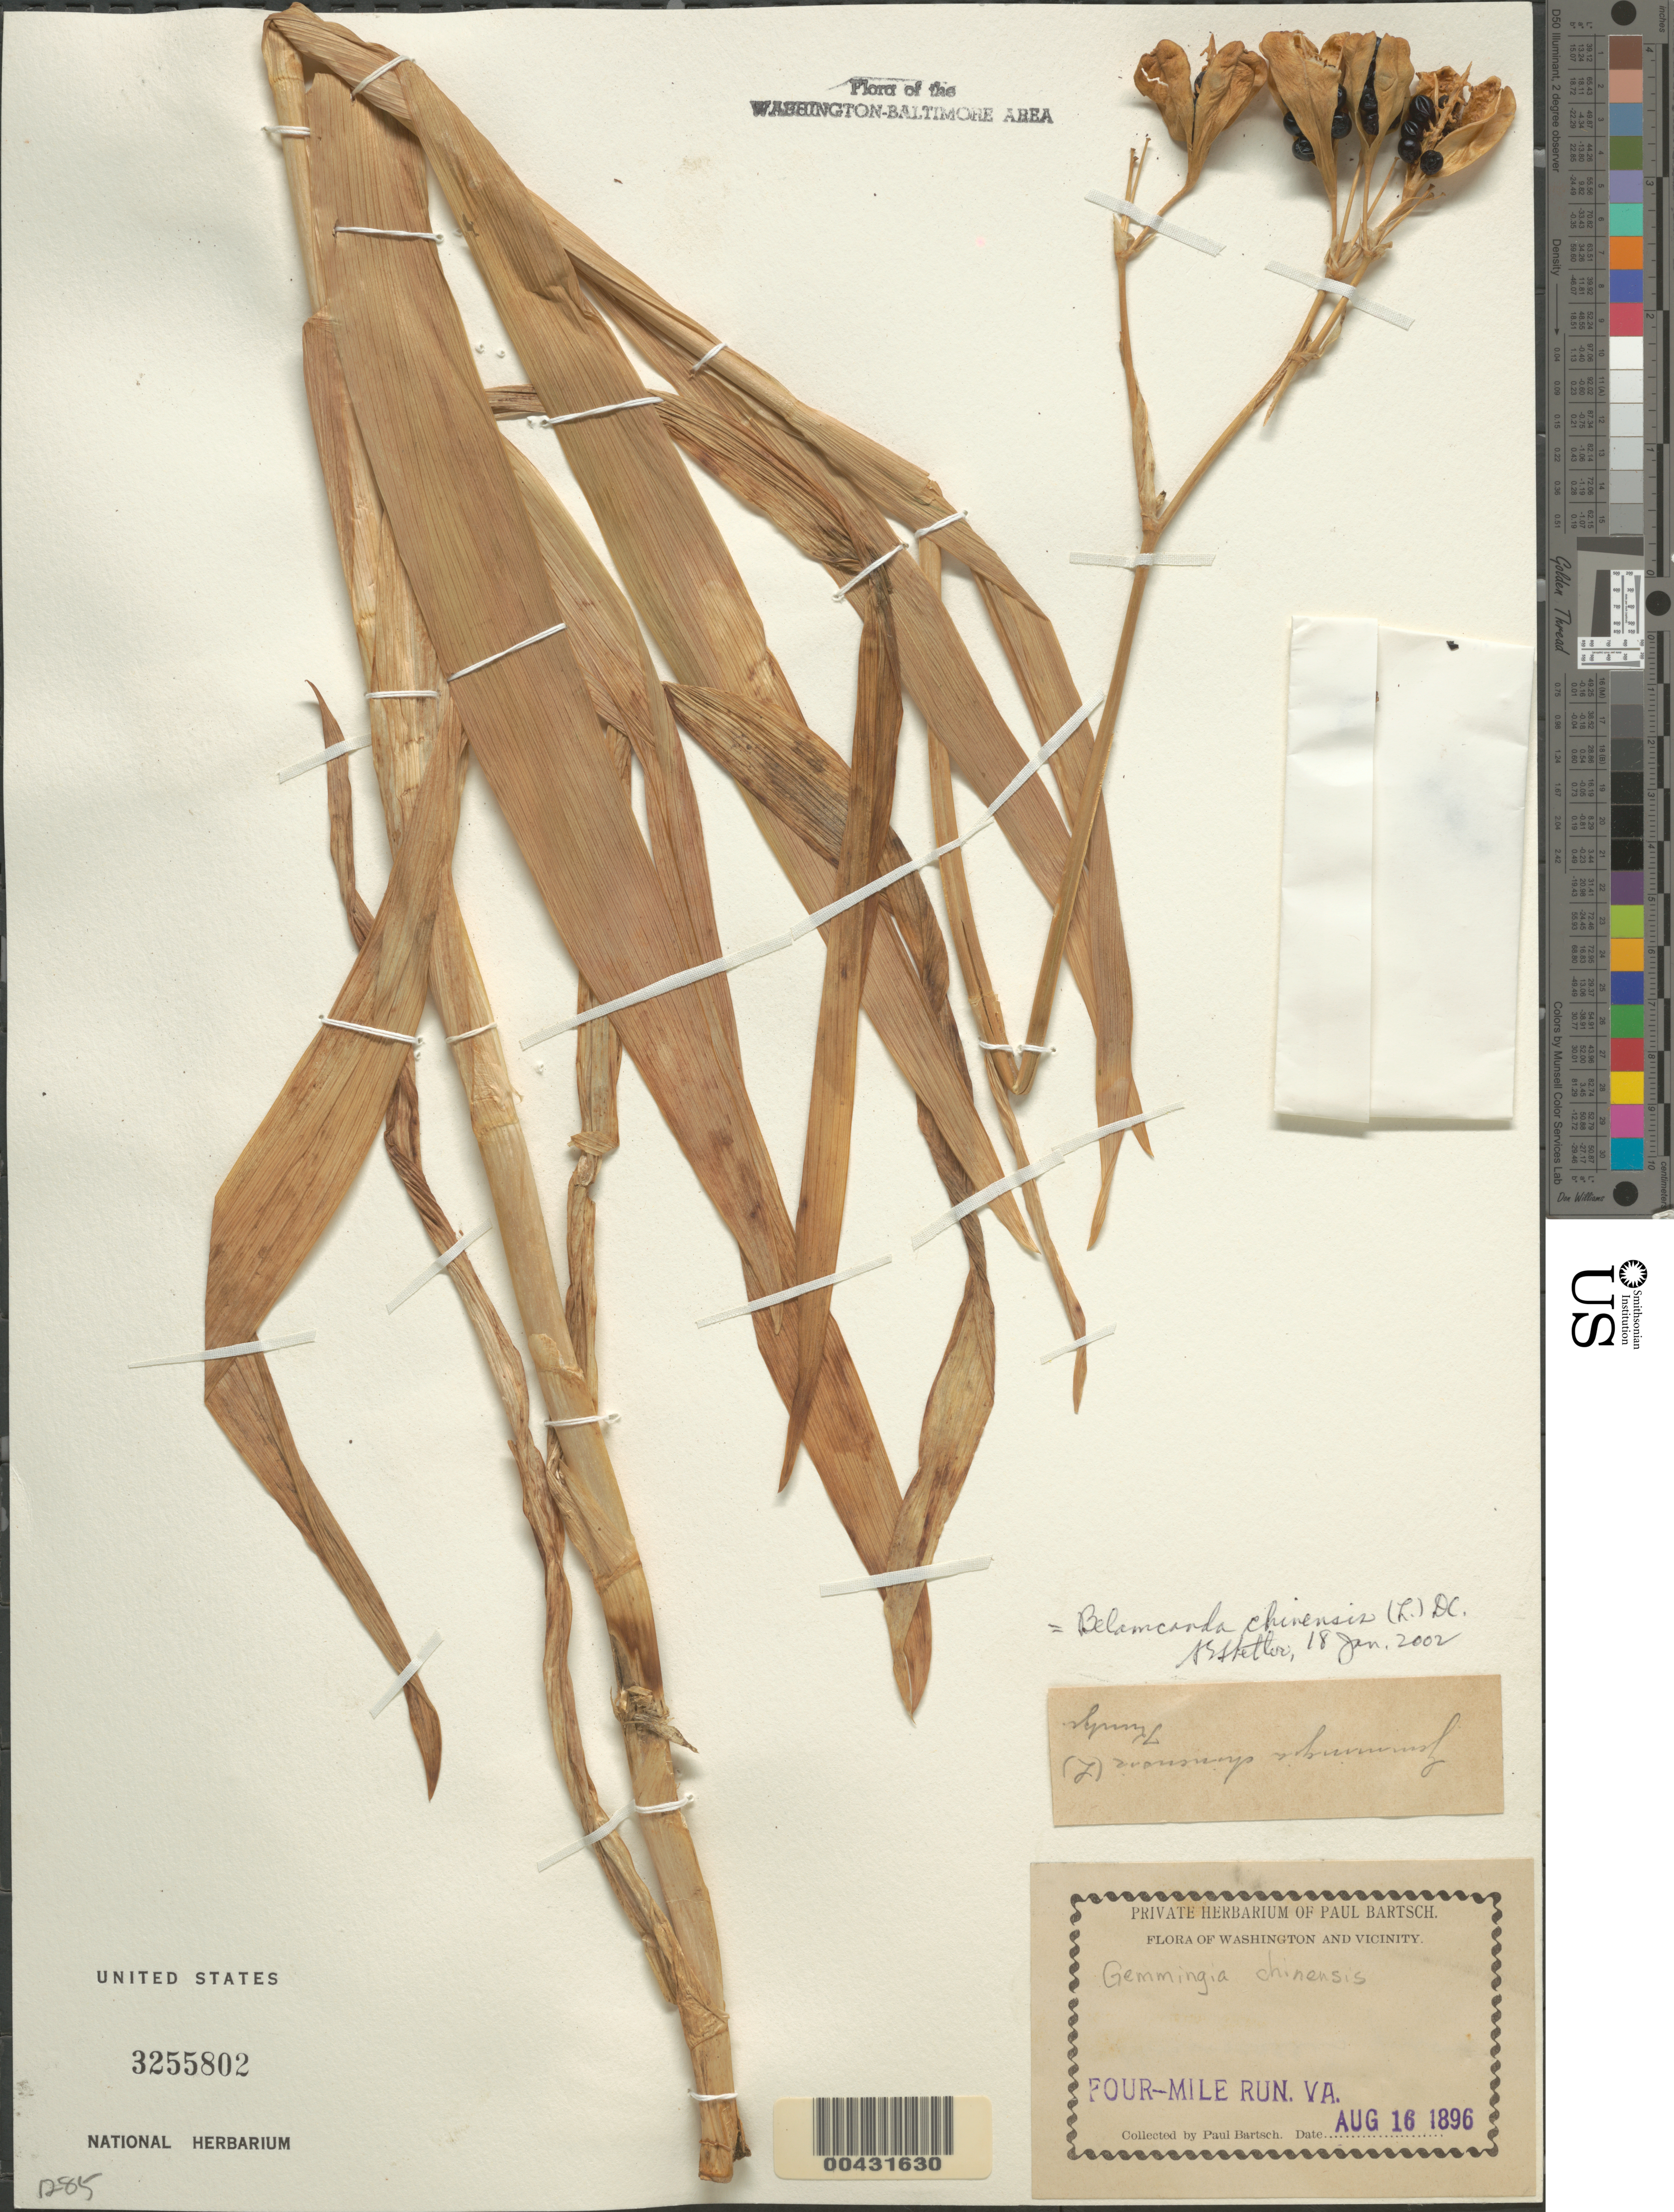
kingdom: Plantae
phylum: Tracheophyta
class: Liliopsida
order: Asparagales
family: Iridaceae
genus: Iris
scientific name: Iris domestica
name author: (L.) Goldblatt & Mabb.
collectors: P. Bartsch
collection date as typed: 16 Aug 1896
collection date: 1896-08-16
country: United States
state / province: Virginia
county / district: Arlington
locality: Four Mile Run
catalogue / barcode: US 3255802